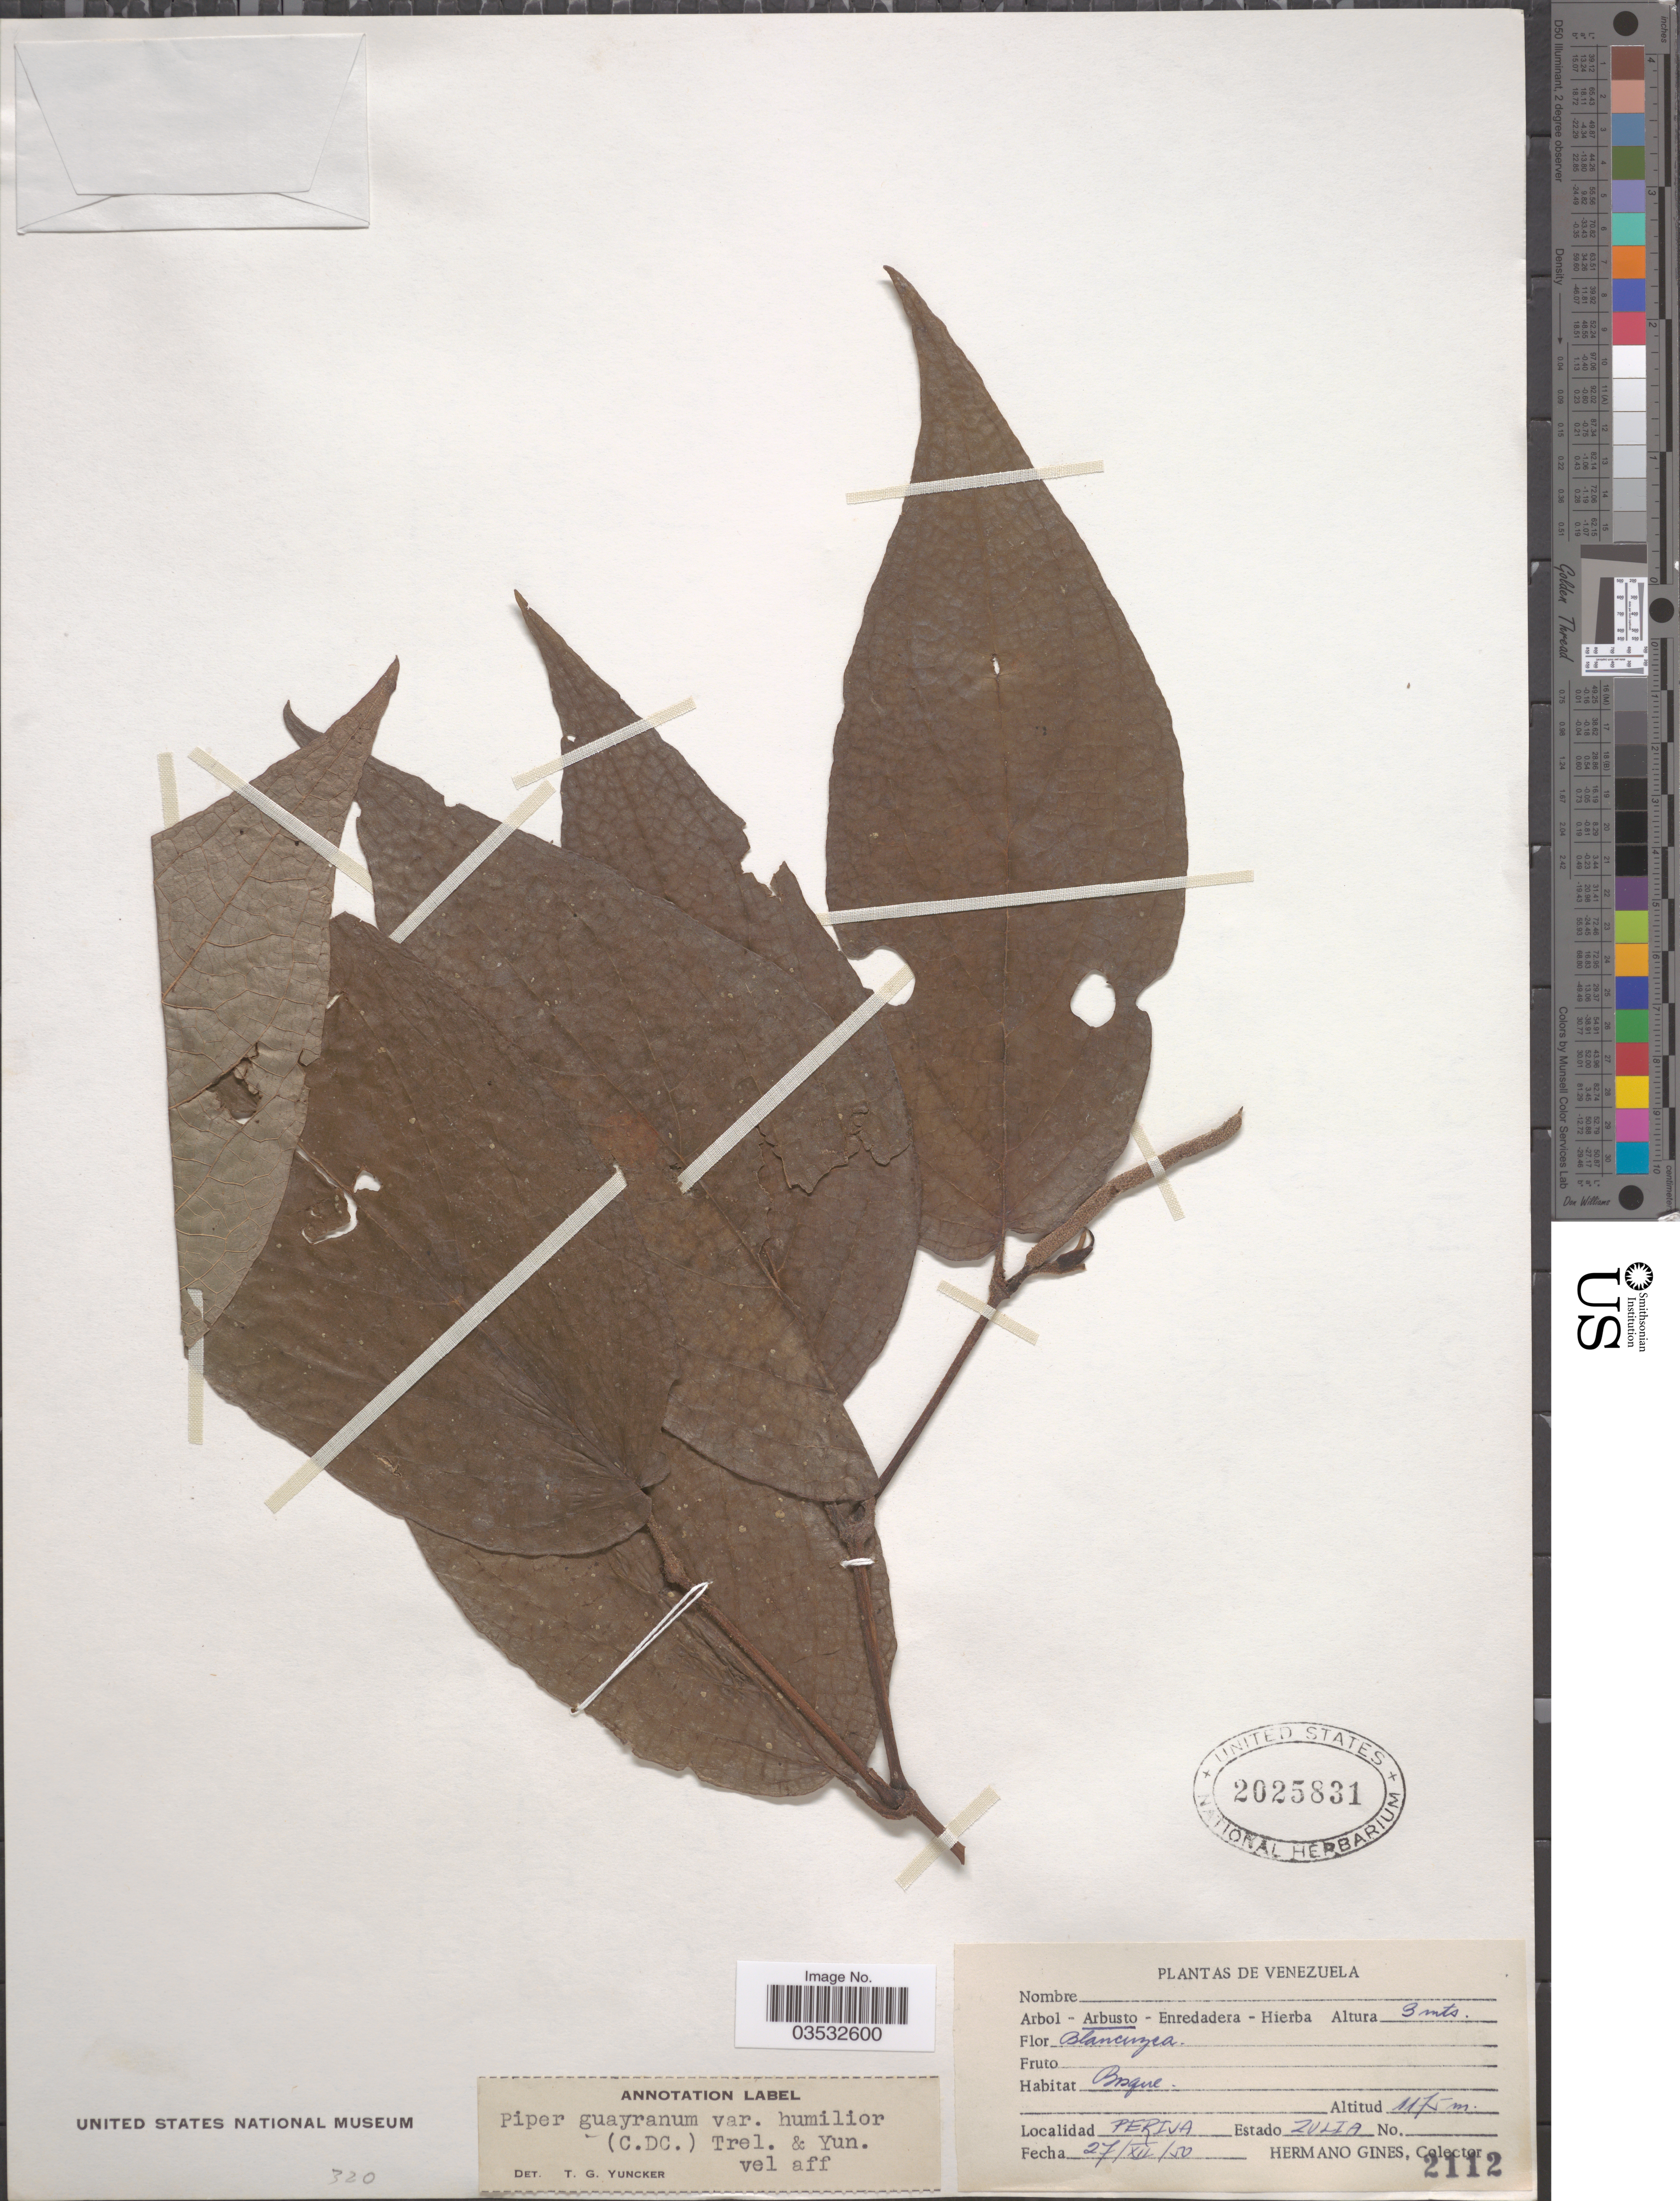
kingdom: Plantae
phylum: Tracheophyta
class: Magnoliopsida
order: Piperales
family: Piperaceae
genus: Piper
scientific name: Piper dilatatum f. guayranum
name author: (C. DC.) Steyerm.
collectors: Bro. Gines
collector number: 2112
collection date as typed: Transcribed d/m/y: 27/12/50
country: Venezuela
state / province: Zulia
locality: Perija.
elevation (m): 1175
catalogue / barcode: US 2025831